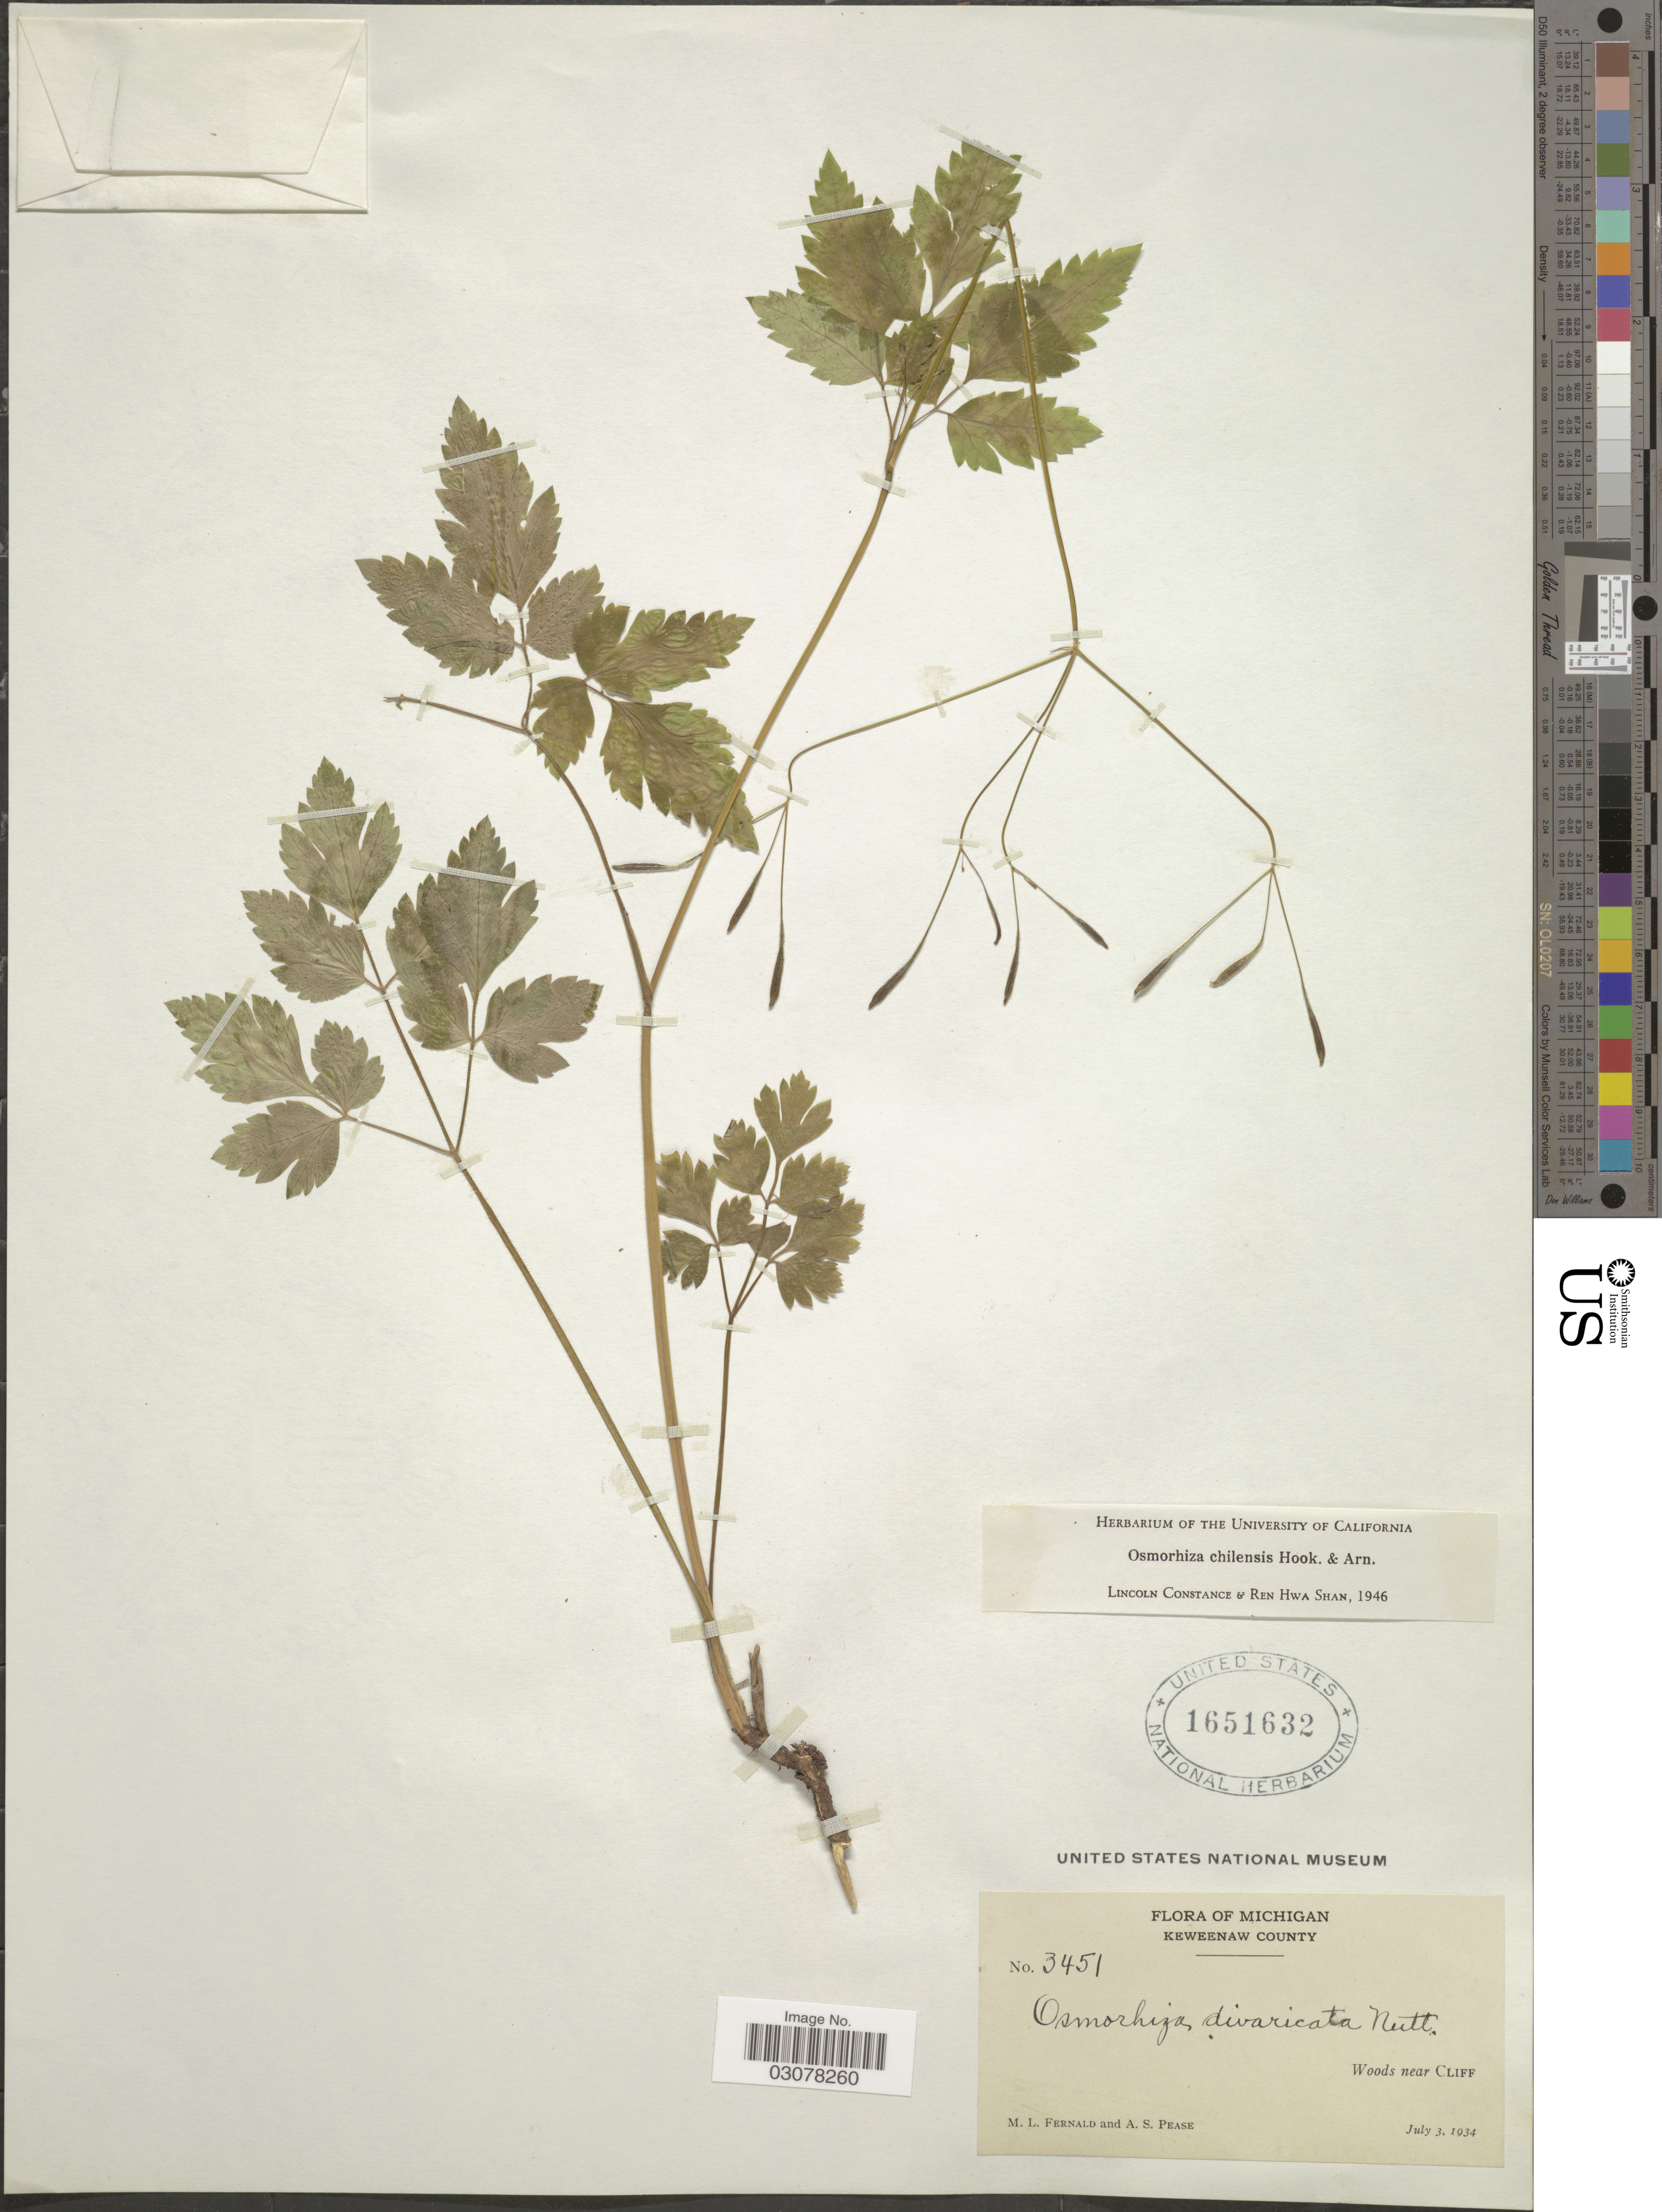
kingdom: Plantae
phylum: Tracheophyta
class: Magnoliopsida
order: Apiales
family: Apiaceae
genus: Osmorhiza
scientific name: Osmorhiza chilensis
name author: Hook. & Arn.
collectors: M. L. Fernald & A. S. Pease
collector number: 3451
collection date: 1934-07-03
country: United States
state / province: Michigan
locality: Keweenaw County. Woods near Cliff.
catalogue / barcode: US 1651632